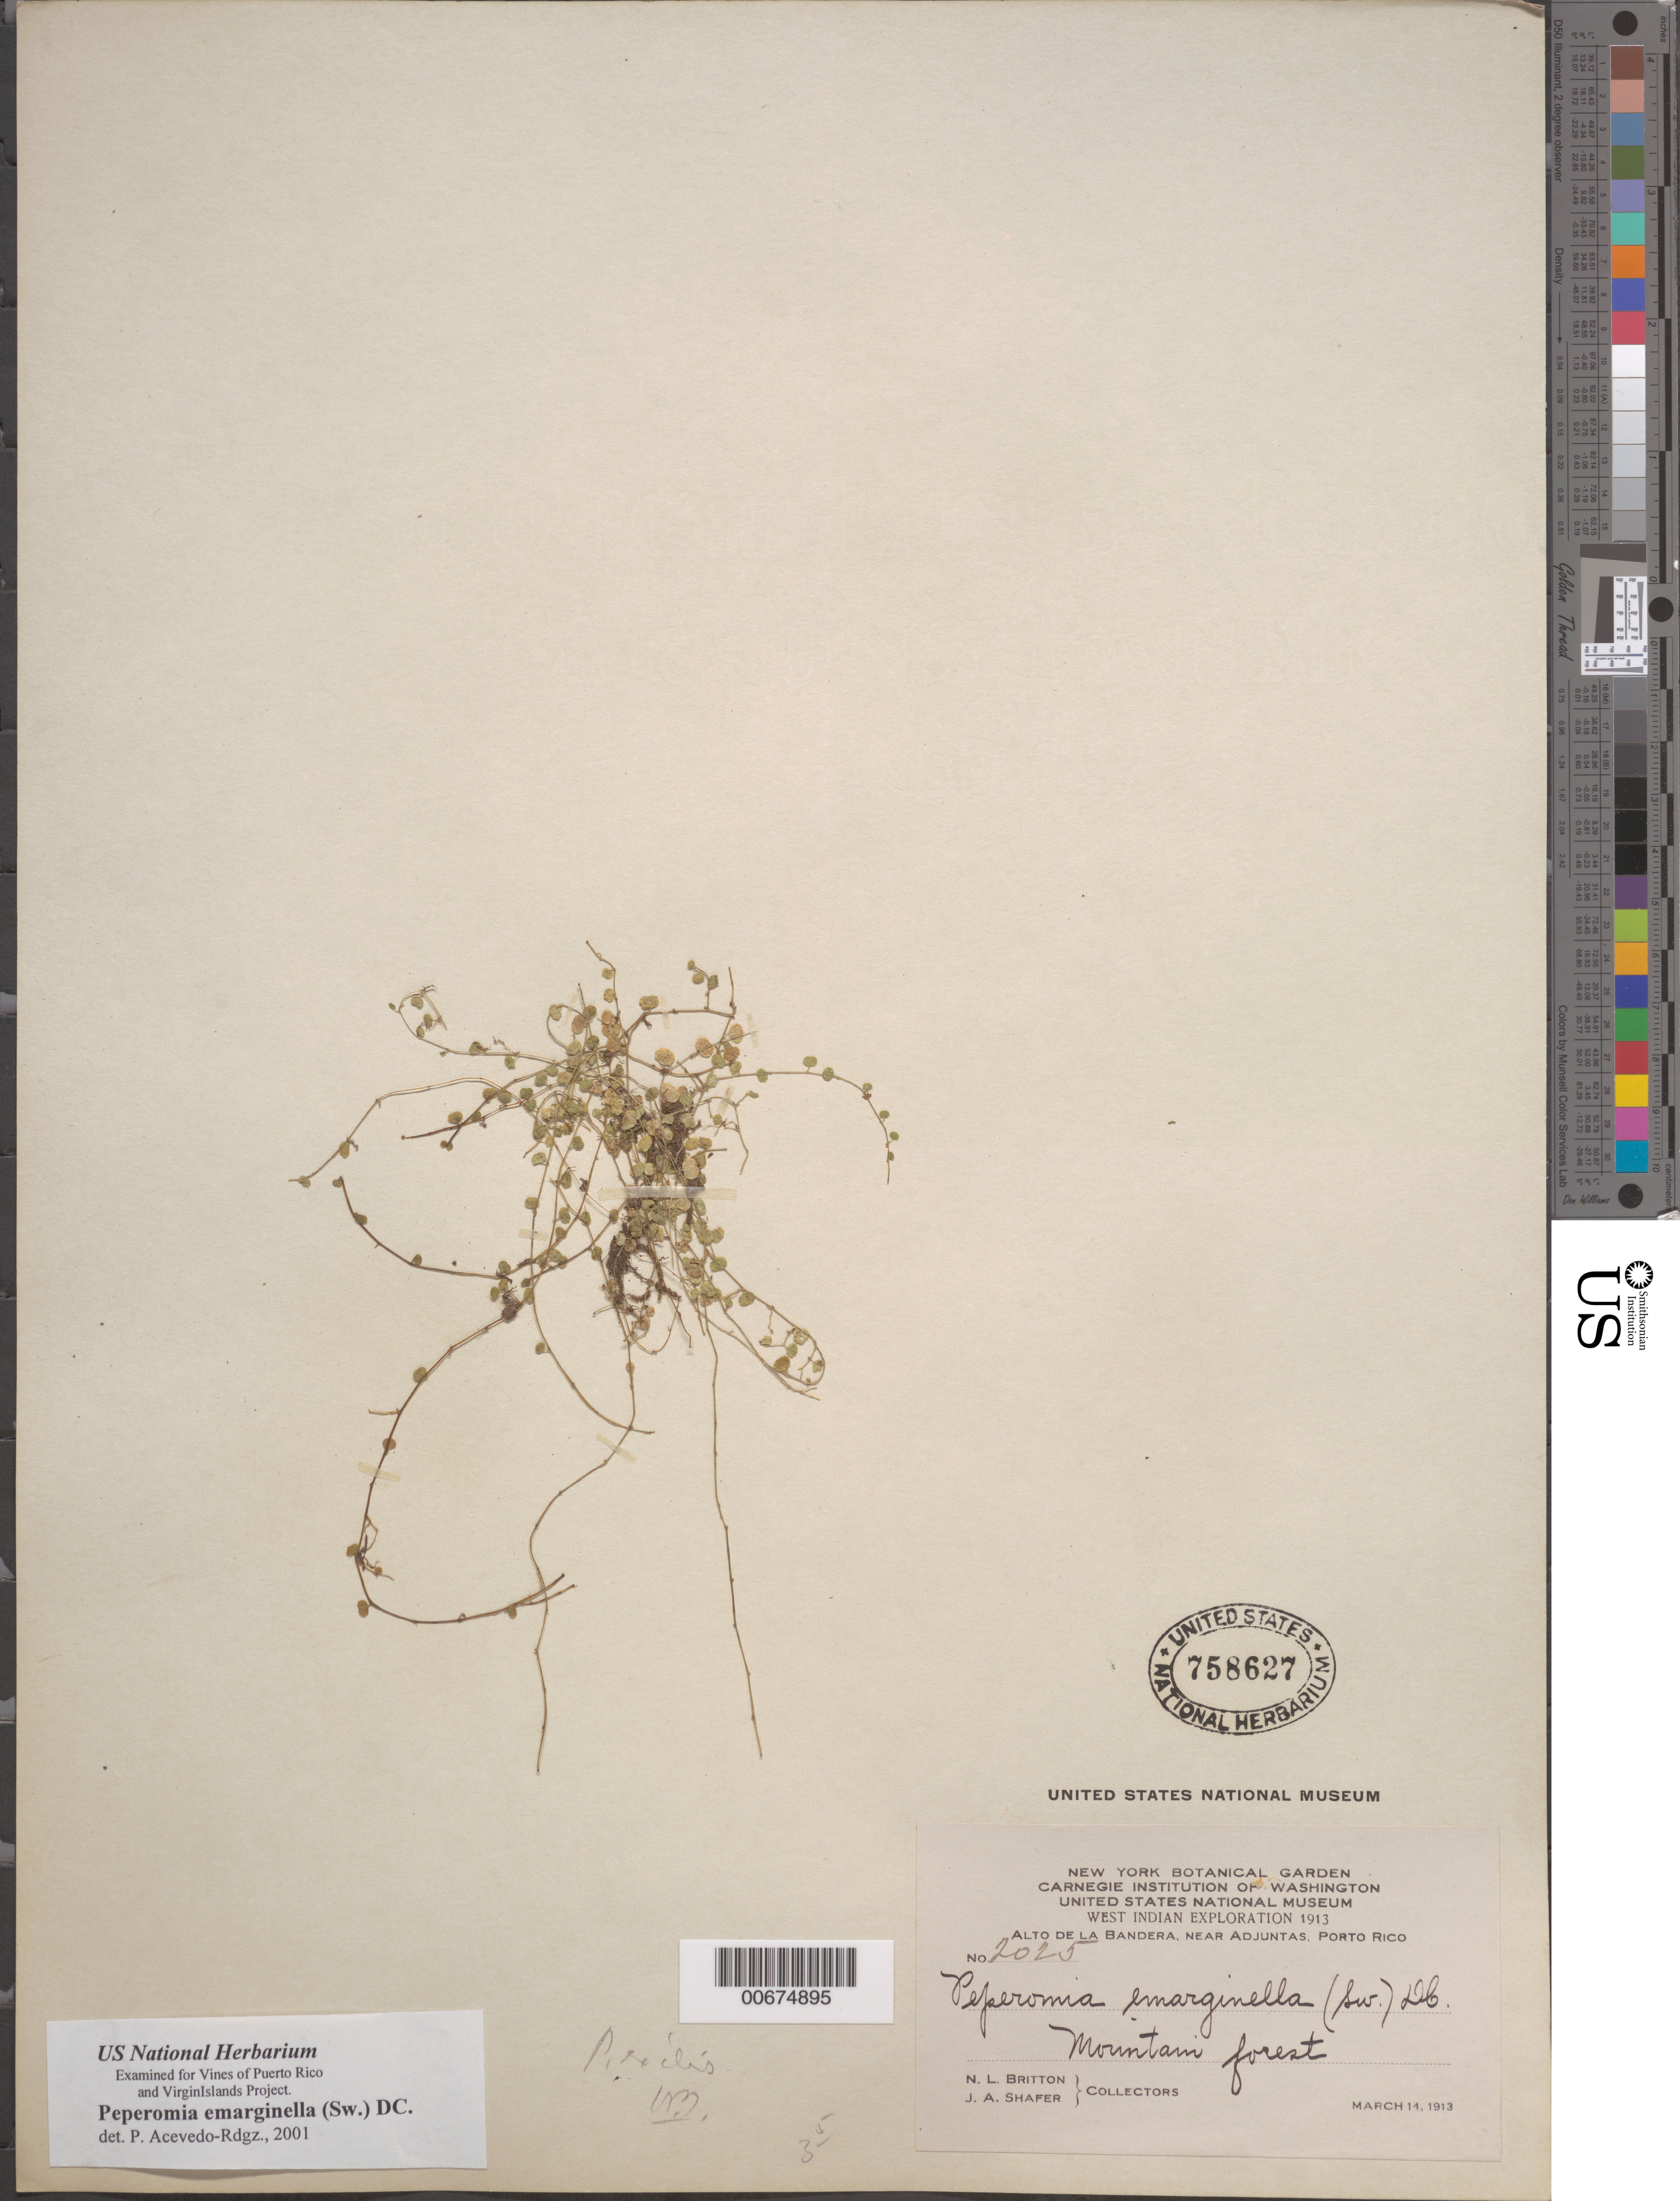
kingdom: Plantae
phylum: Tracheophyta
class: Magnoliopsida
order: Piperales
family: Piperaceae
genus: Peperomia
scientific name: Peperomia emarginella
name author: (Sw. ex Wikstr.) C. DC.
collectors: N. Britton & J. A. Shafer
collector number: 2025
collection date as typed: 14 Mar 1913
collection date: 1913-03-14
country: Puerto Rico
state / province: Adjuntas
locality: Adjuntas, Alto de la Bandera. Mountain forest.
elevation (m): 700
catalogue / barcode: US 758627